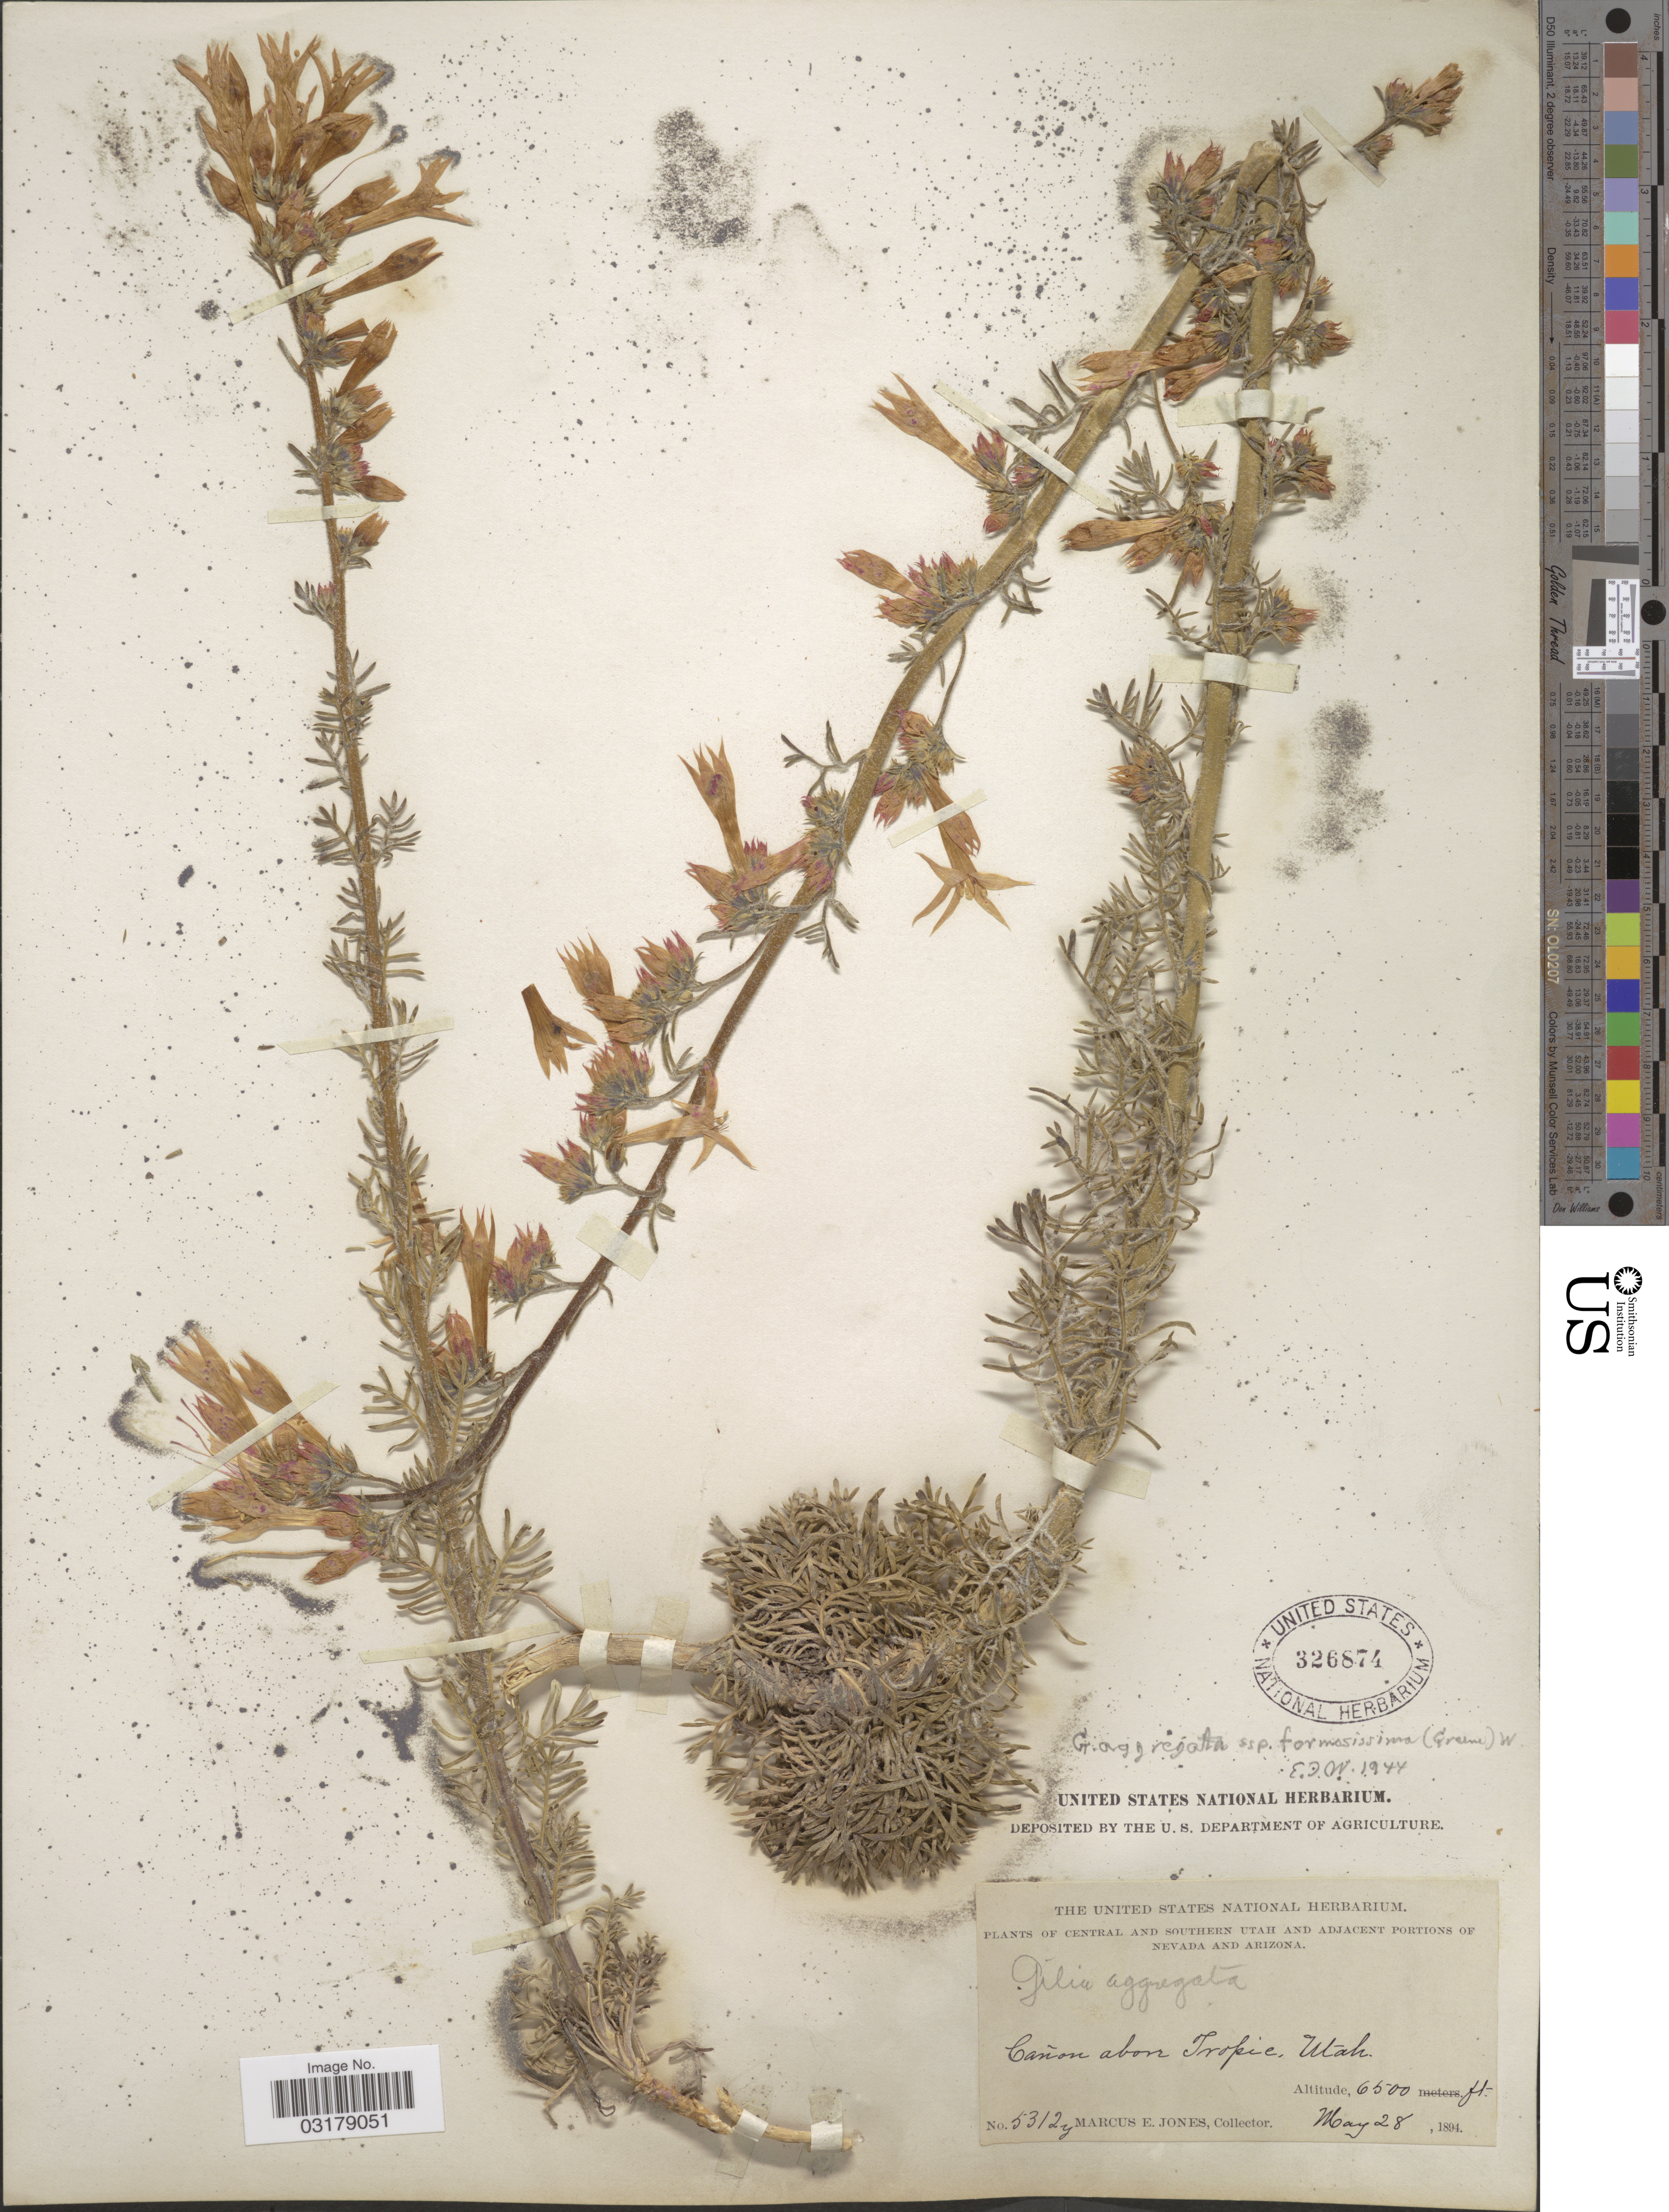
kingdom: Plantae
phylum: Tracheophyta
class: Magnoliopsida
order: Ericales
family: Polemoniaceae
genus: Ipomopsis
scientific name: Ipomopsis aggregata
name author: (Pursh) V.E. Grant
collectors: M. E. Jones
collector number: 5312y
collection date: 1894-05-28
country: United States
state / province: Utah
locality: Central and Southern Utah. Cañon Tropic.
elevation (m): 1981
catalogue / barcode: US 326874